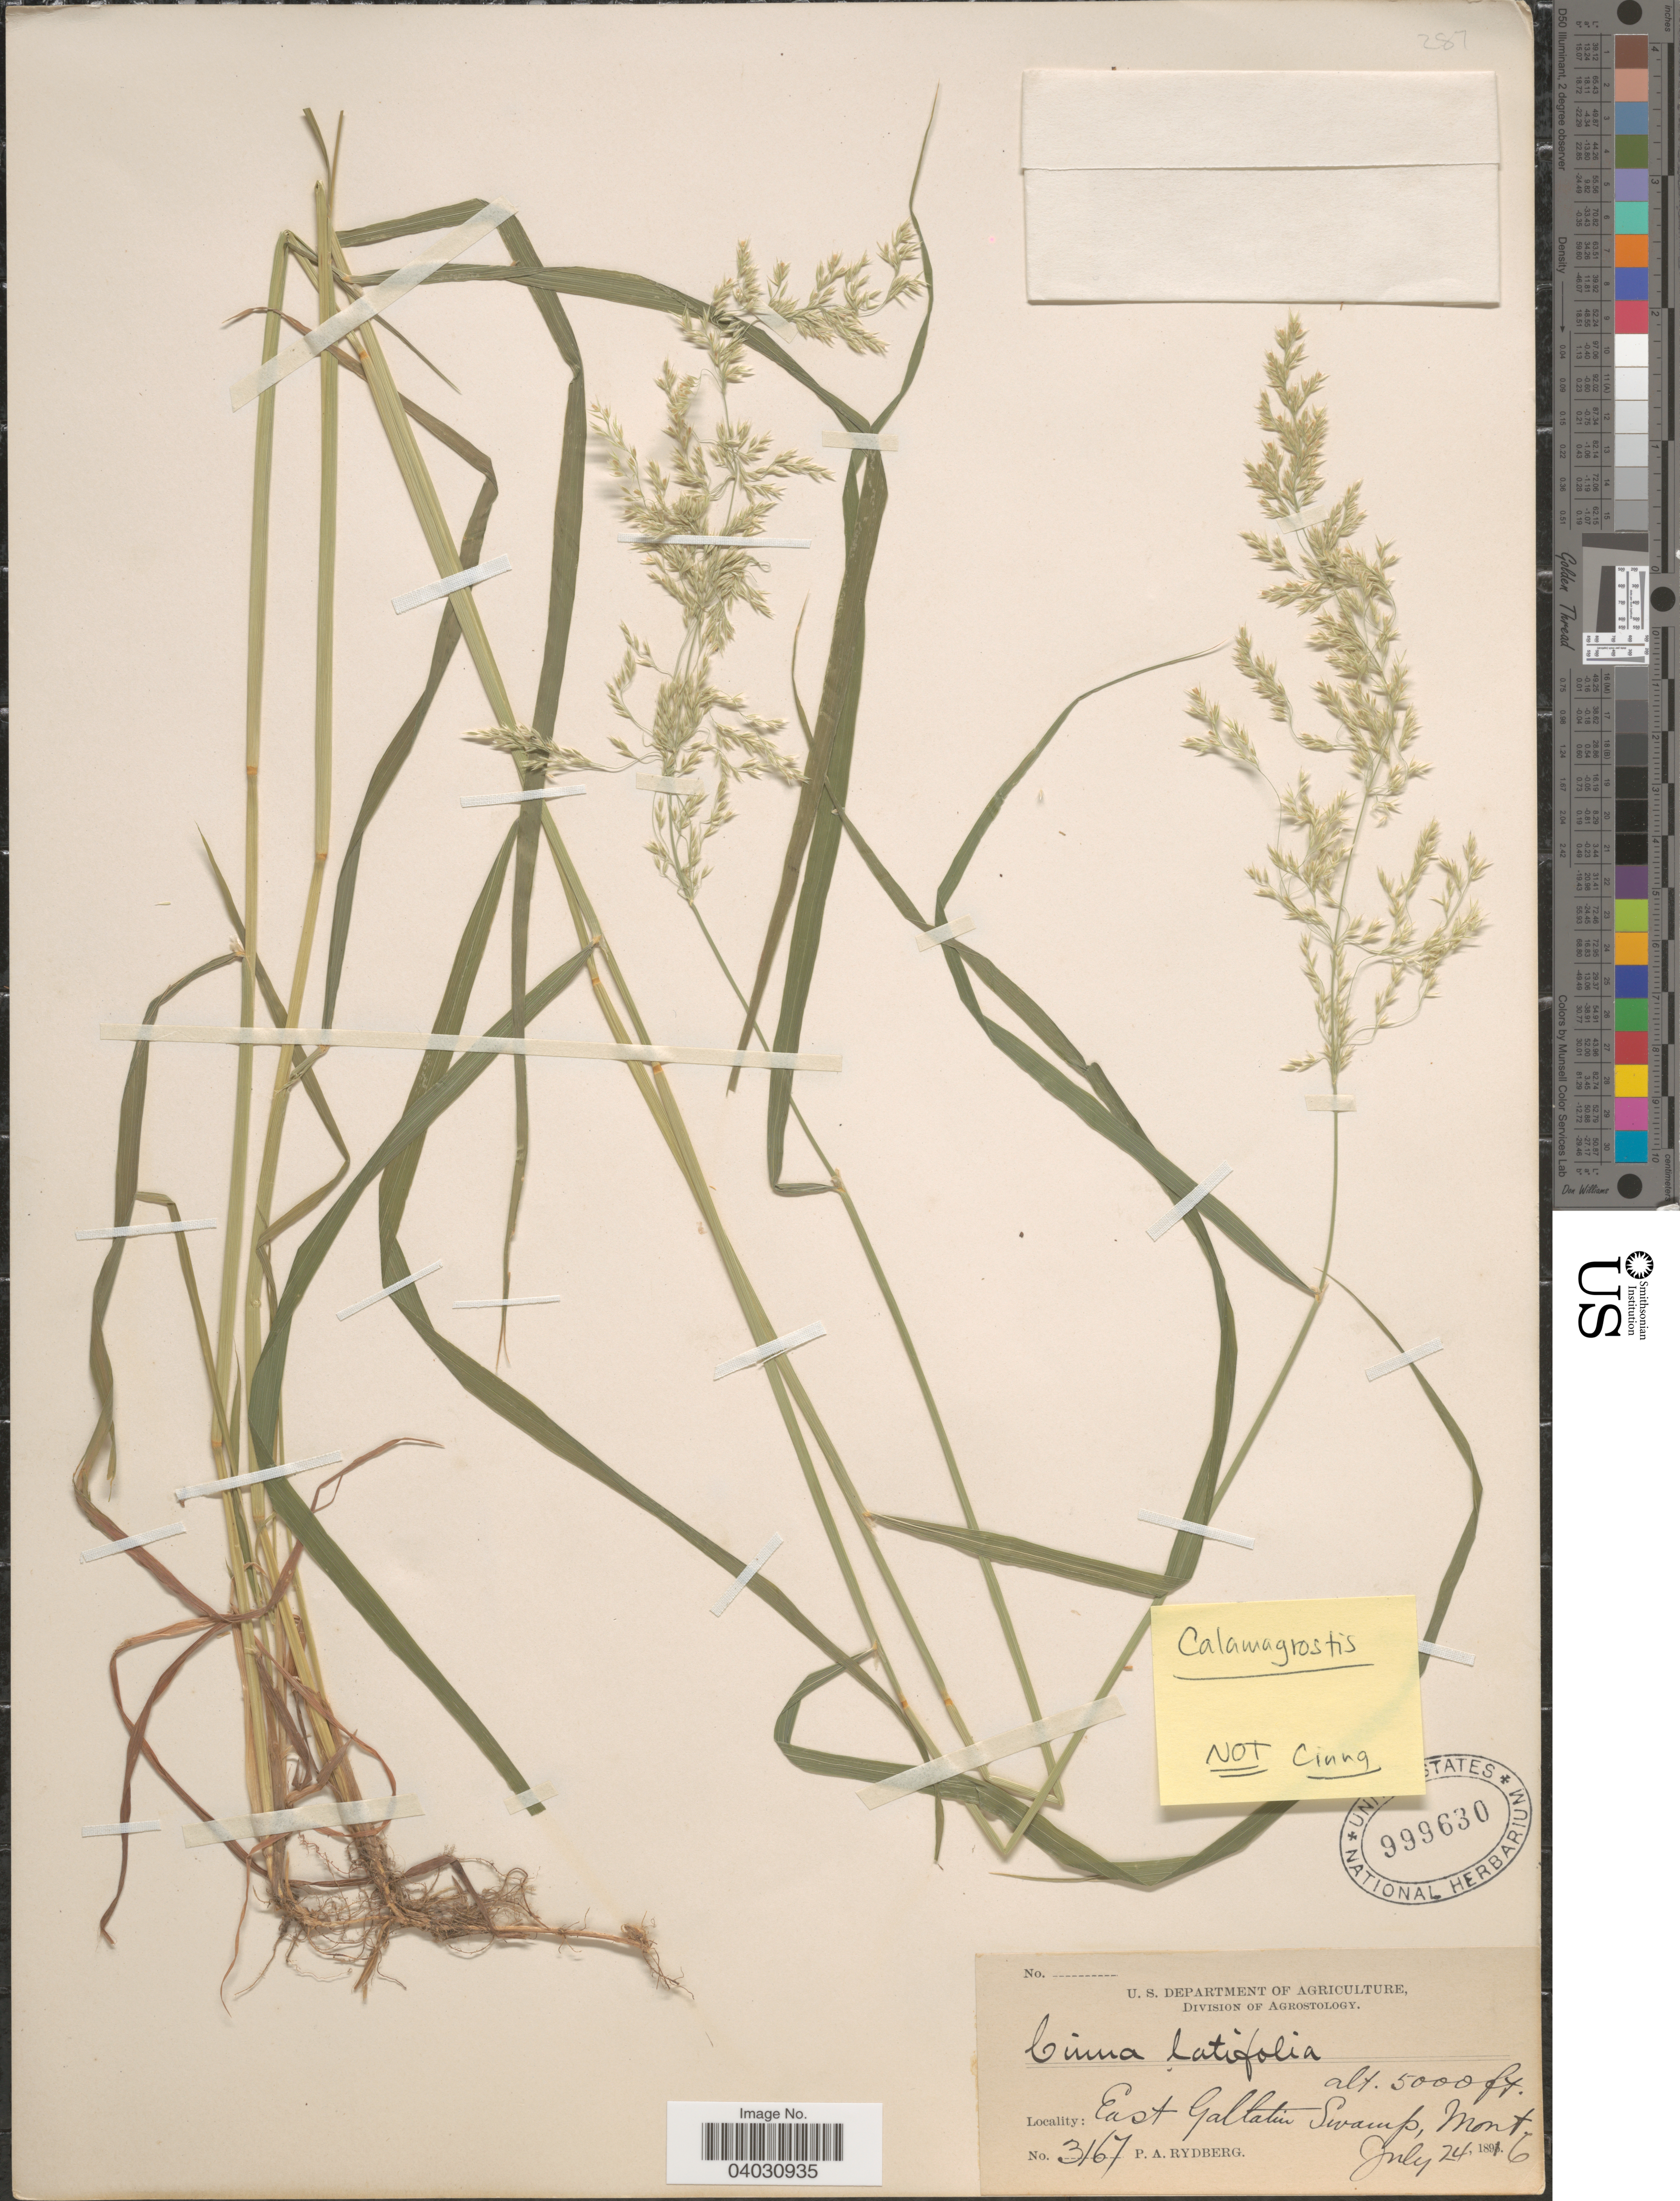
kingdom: Plantae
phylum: Tracheophyta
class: Liliopsida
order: Poales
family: Poaceae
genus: Calamagrostis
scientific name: Calamagrostis sp.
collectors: P. A. Rydberg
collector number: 3167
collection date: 1896-07-24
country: United States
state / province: Montana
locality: East Gallatin Swamp.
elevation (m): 1524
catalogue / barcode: US 999630